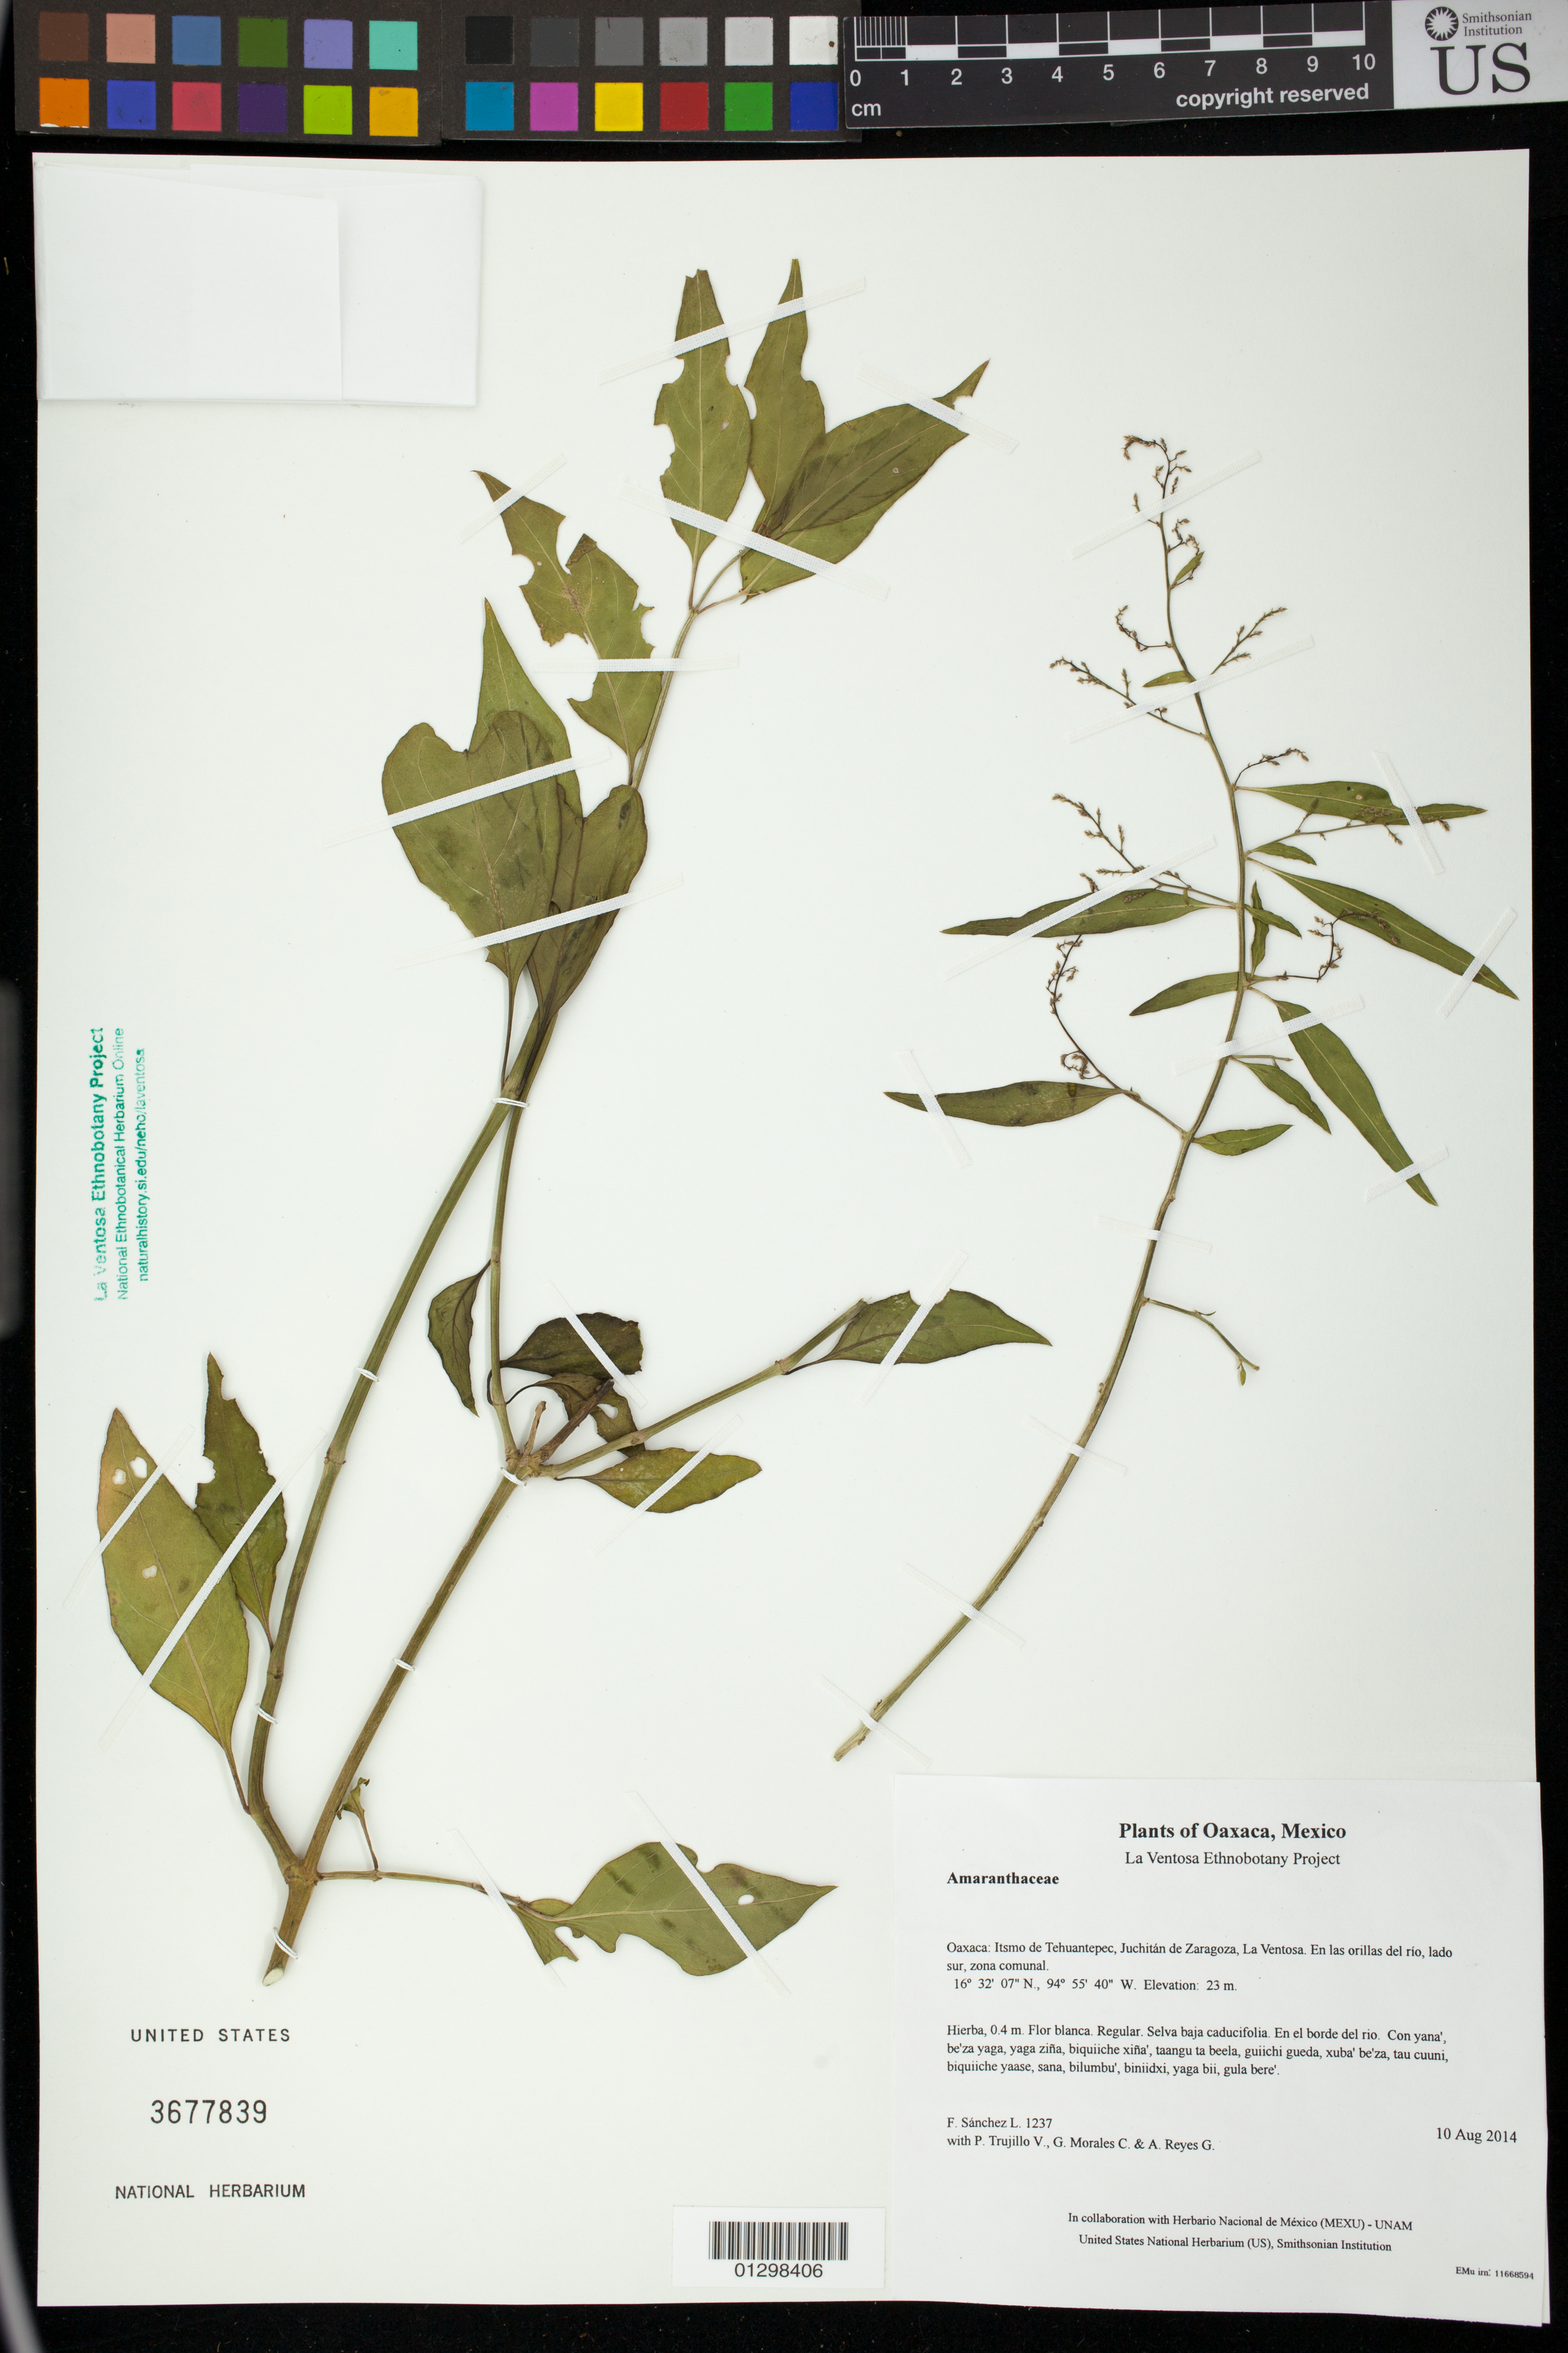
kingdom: Plantae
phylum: Tracheophyta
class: Magnoliopsida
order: Caryophyllales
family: Amaranthaceae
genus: Iresine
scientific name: Iresine angustifolia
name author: Euphrasén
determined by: Zumaya Flores, Silvia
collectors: F. Sánchez L., P. Trujillo V., G. Morales C. & A. Reyes G.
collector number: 1237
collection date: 2014-08-10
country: Mexico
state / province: Oaxaca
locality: Itsmo de Tehuantepec, Juchitán de Zaragoza, La Ventosa. En las orillas del río, lado sur, zona comunal.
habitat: Selva baja caducifolia. En el borde del rio.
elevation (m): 23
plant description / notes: MEXU, US; Guixi bandaga. 0.4 m. Guie' naquichi'. Nuu.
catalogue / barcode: US 3677839